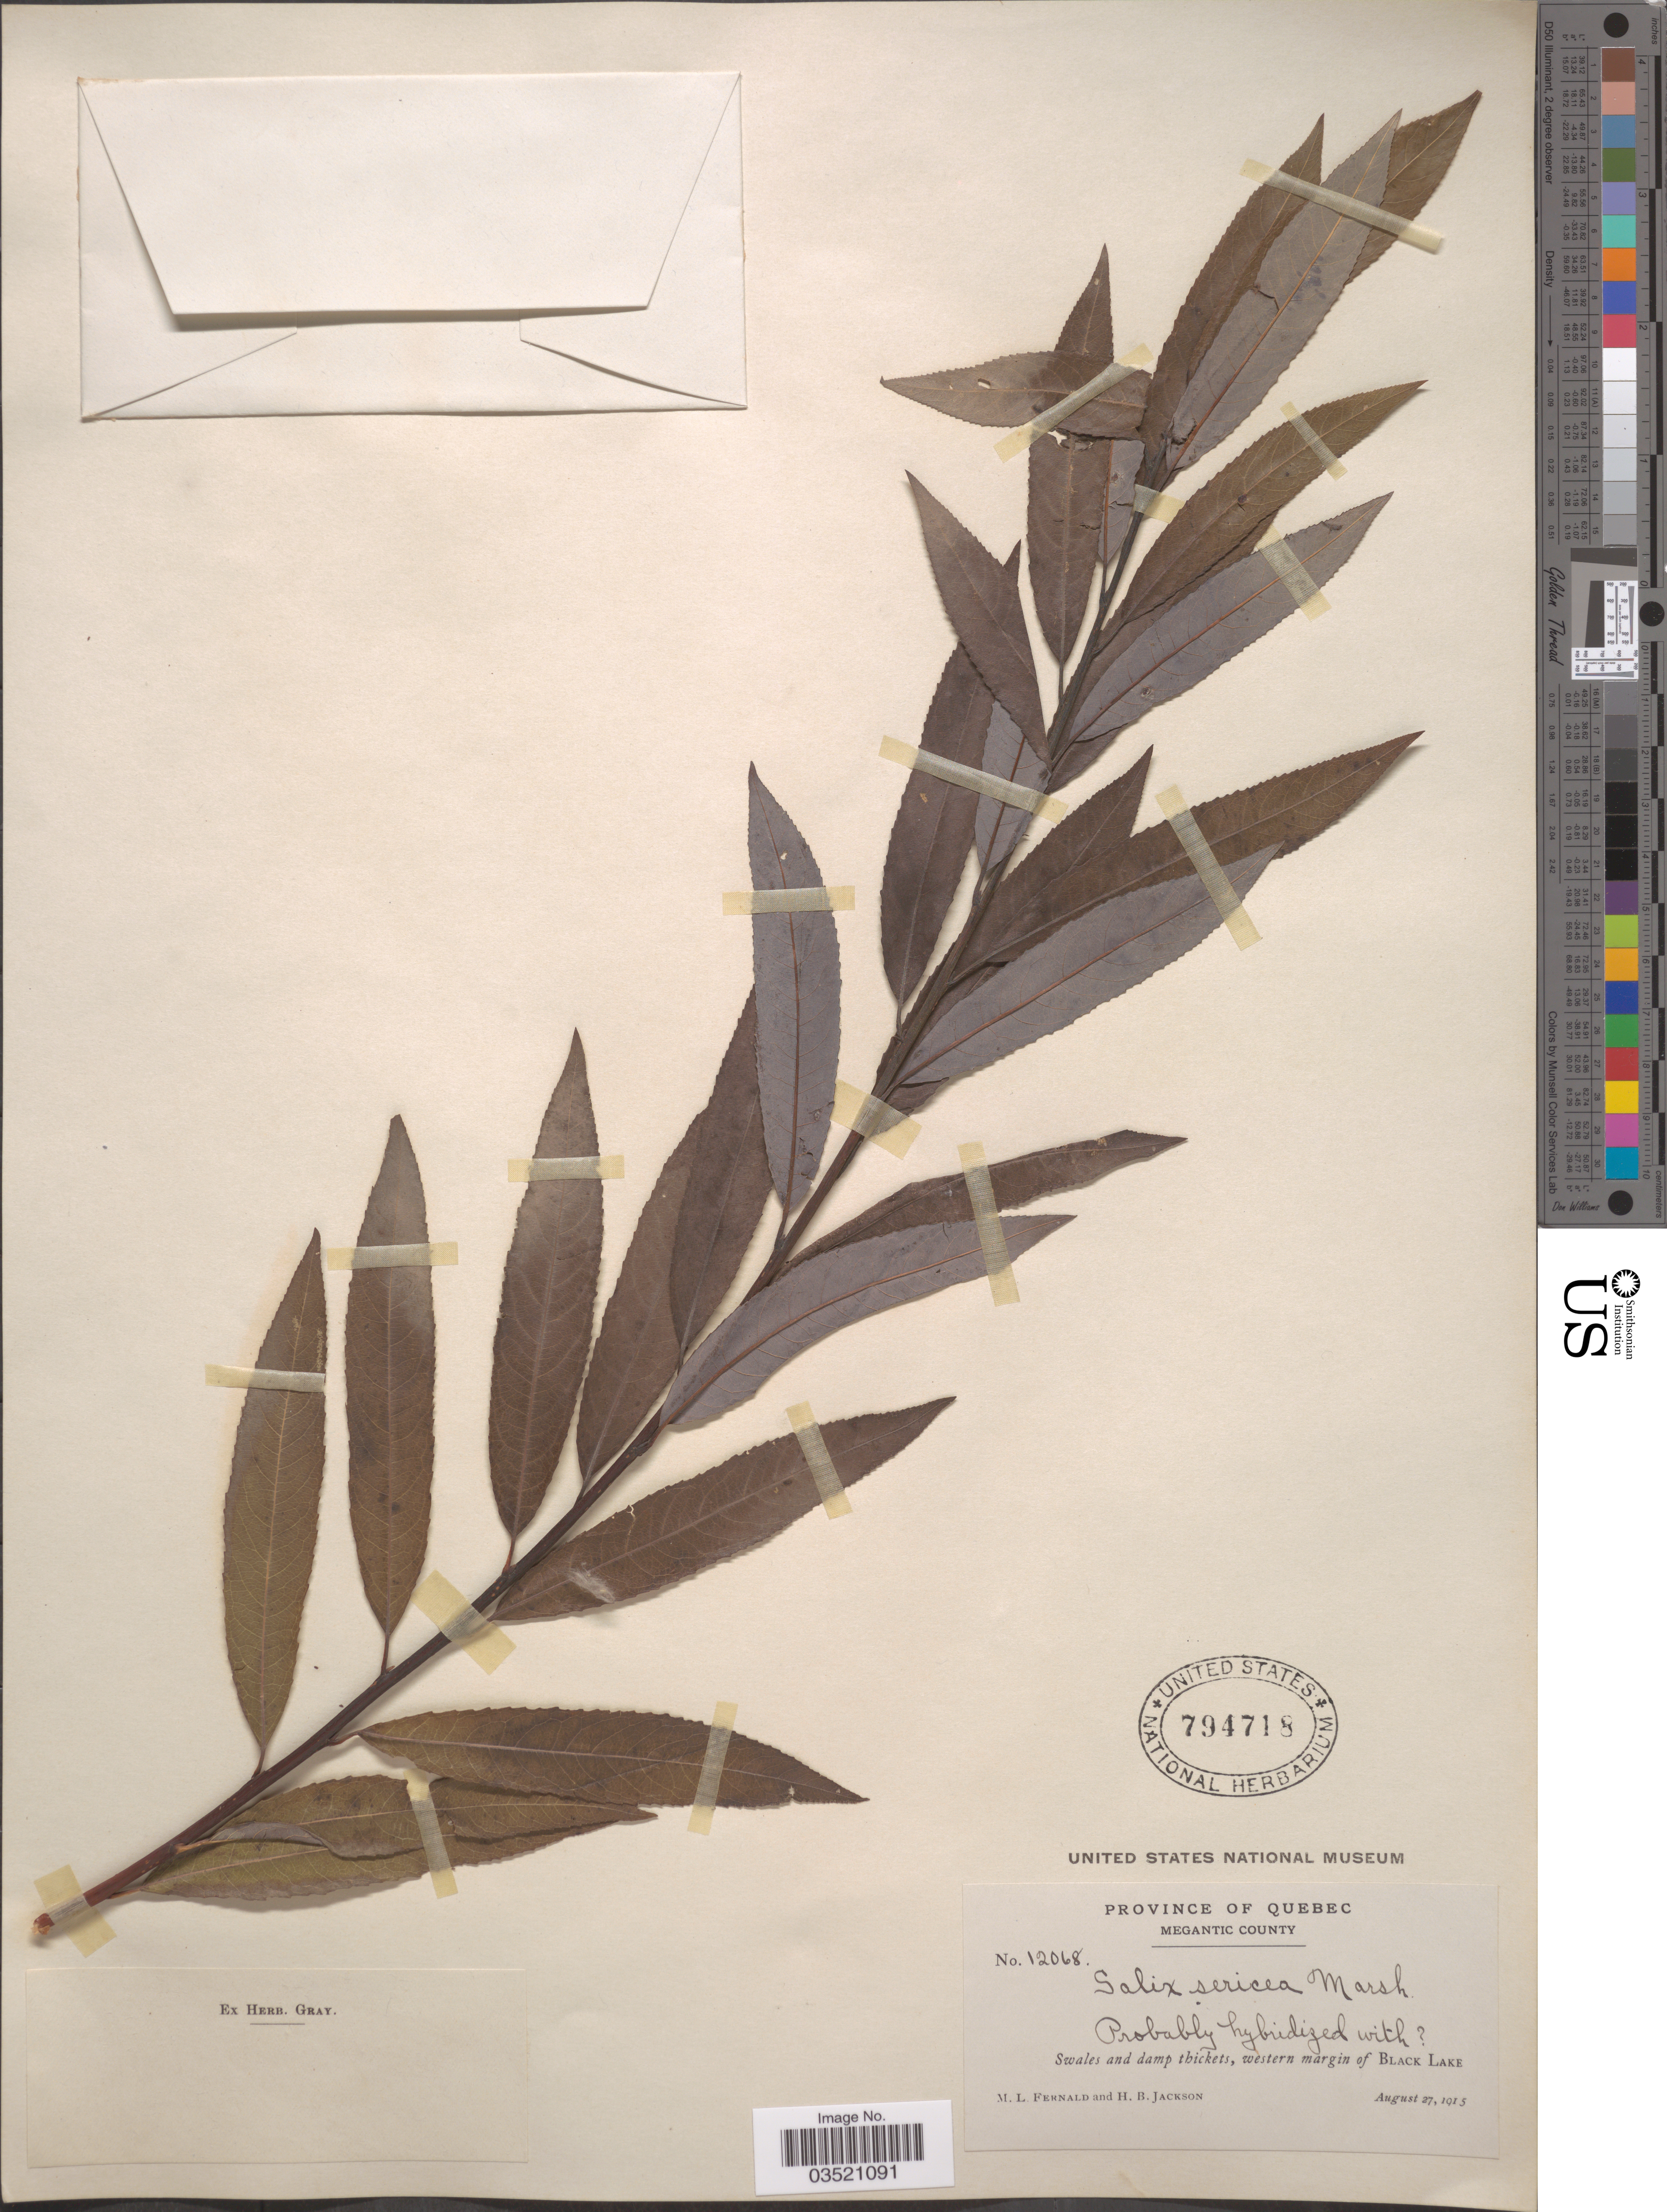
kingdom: Plantae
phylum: Tracheophyta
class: Magnoliopsida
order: Malpighiales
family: Salicaceae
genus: Salix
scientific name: Salix sericea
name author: Marshall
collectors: M. L. Fernald & H. Jackson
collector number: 12068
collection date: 1915-08-27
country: Canada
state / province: Quebec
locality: Megantic County. Swales and damp thickets, western margin of Black Lake.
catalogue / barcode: US 794718